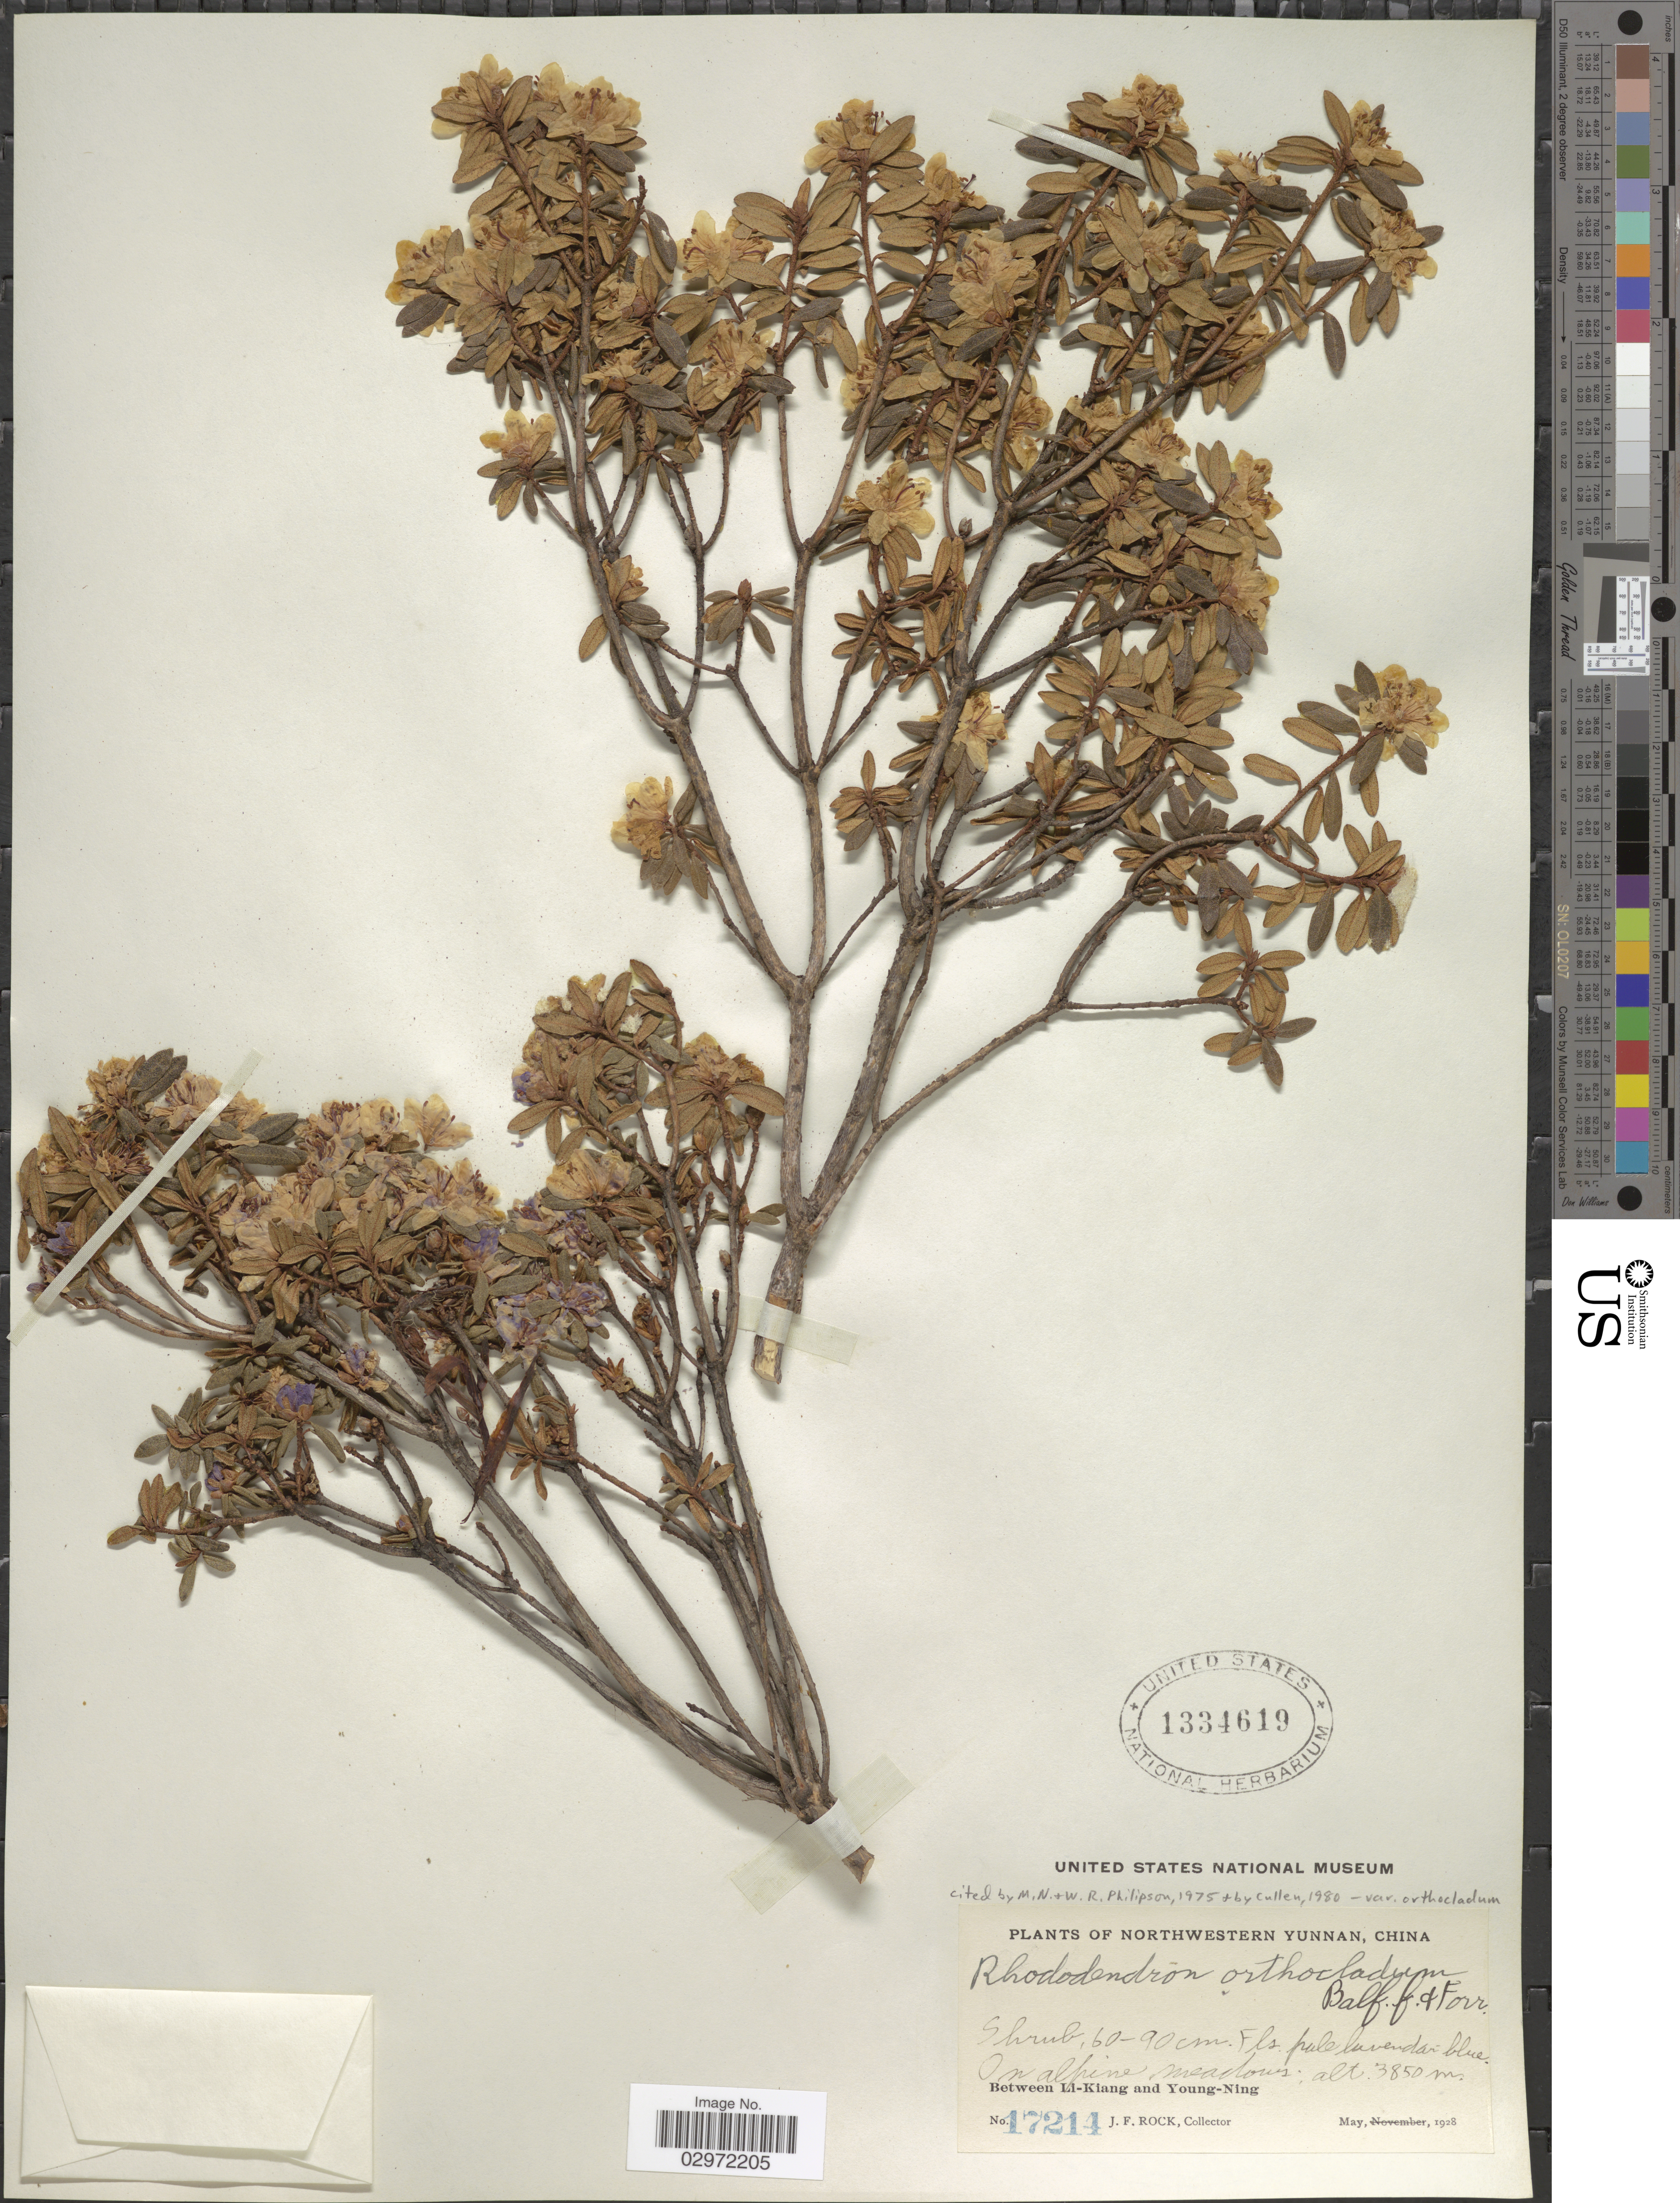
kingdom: Plantae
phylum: Tracheophyta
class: Magnoliopsida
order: Ericales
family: Ericaceae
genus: Rhododendron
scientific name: Rhododendron orthocladum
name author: Balf. f. & Forrest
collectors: J. Rock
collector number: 17214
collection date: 1928-05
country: China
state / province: Yunnan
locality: Northwestern Yunnan. On alpine meadows. Between Li-Kiang and Young-Ning.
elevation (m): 3850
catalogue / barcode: US 1334619